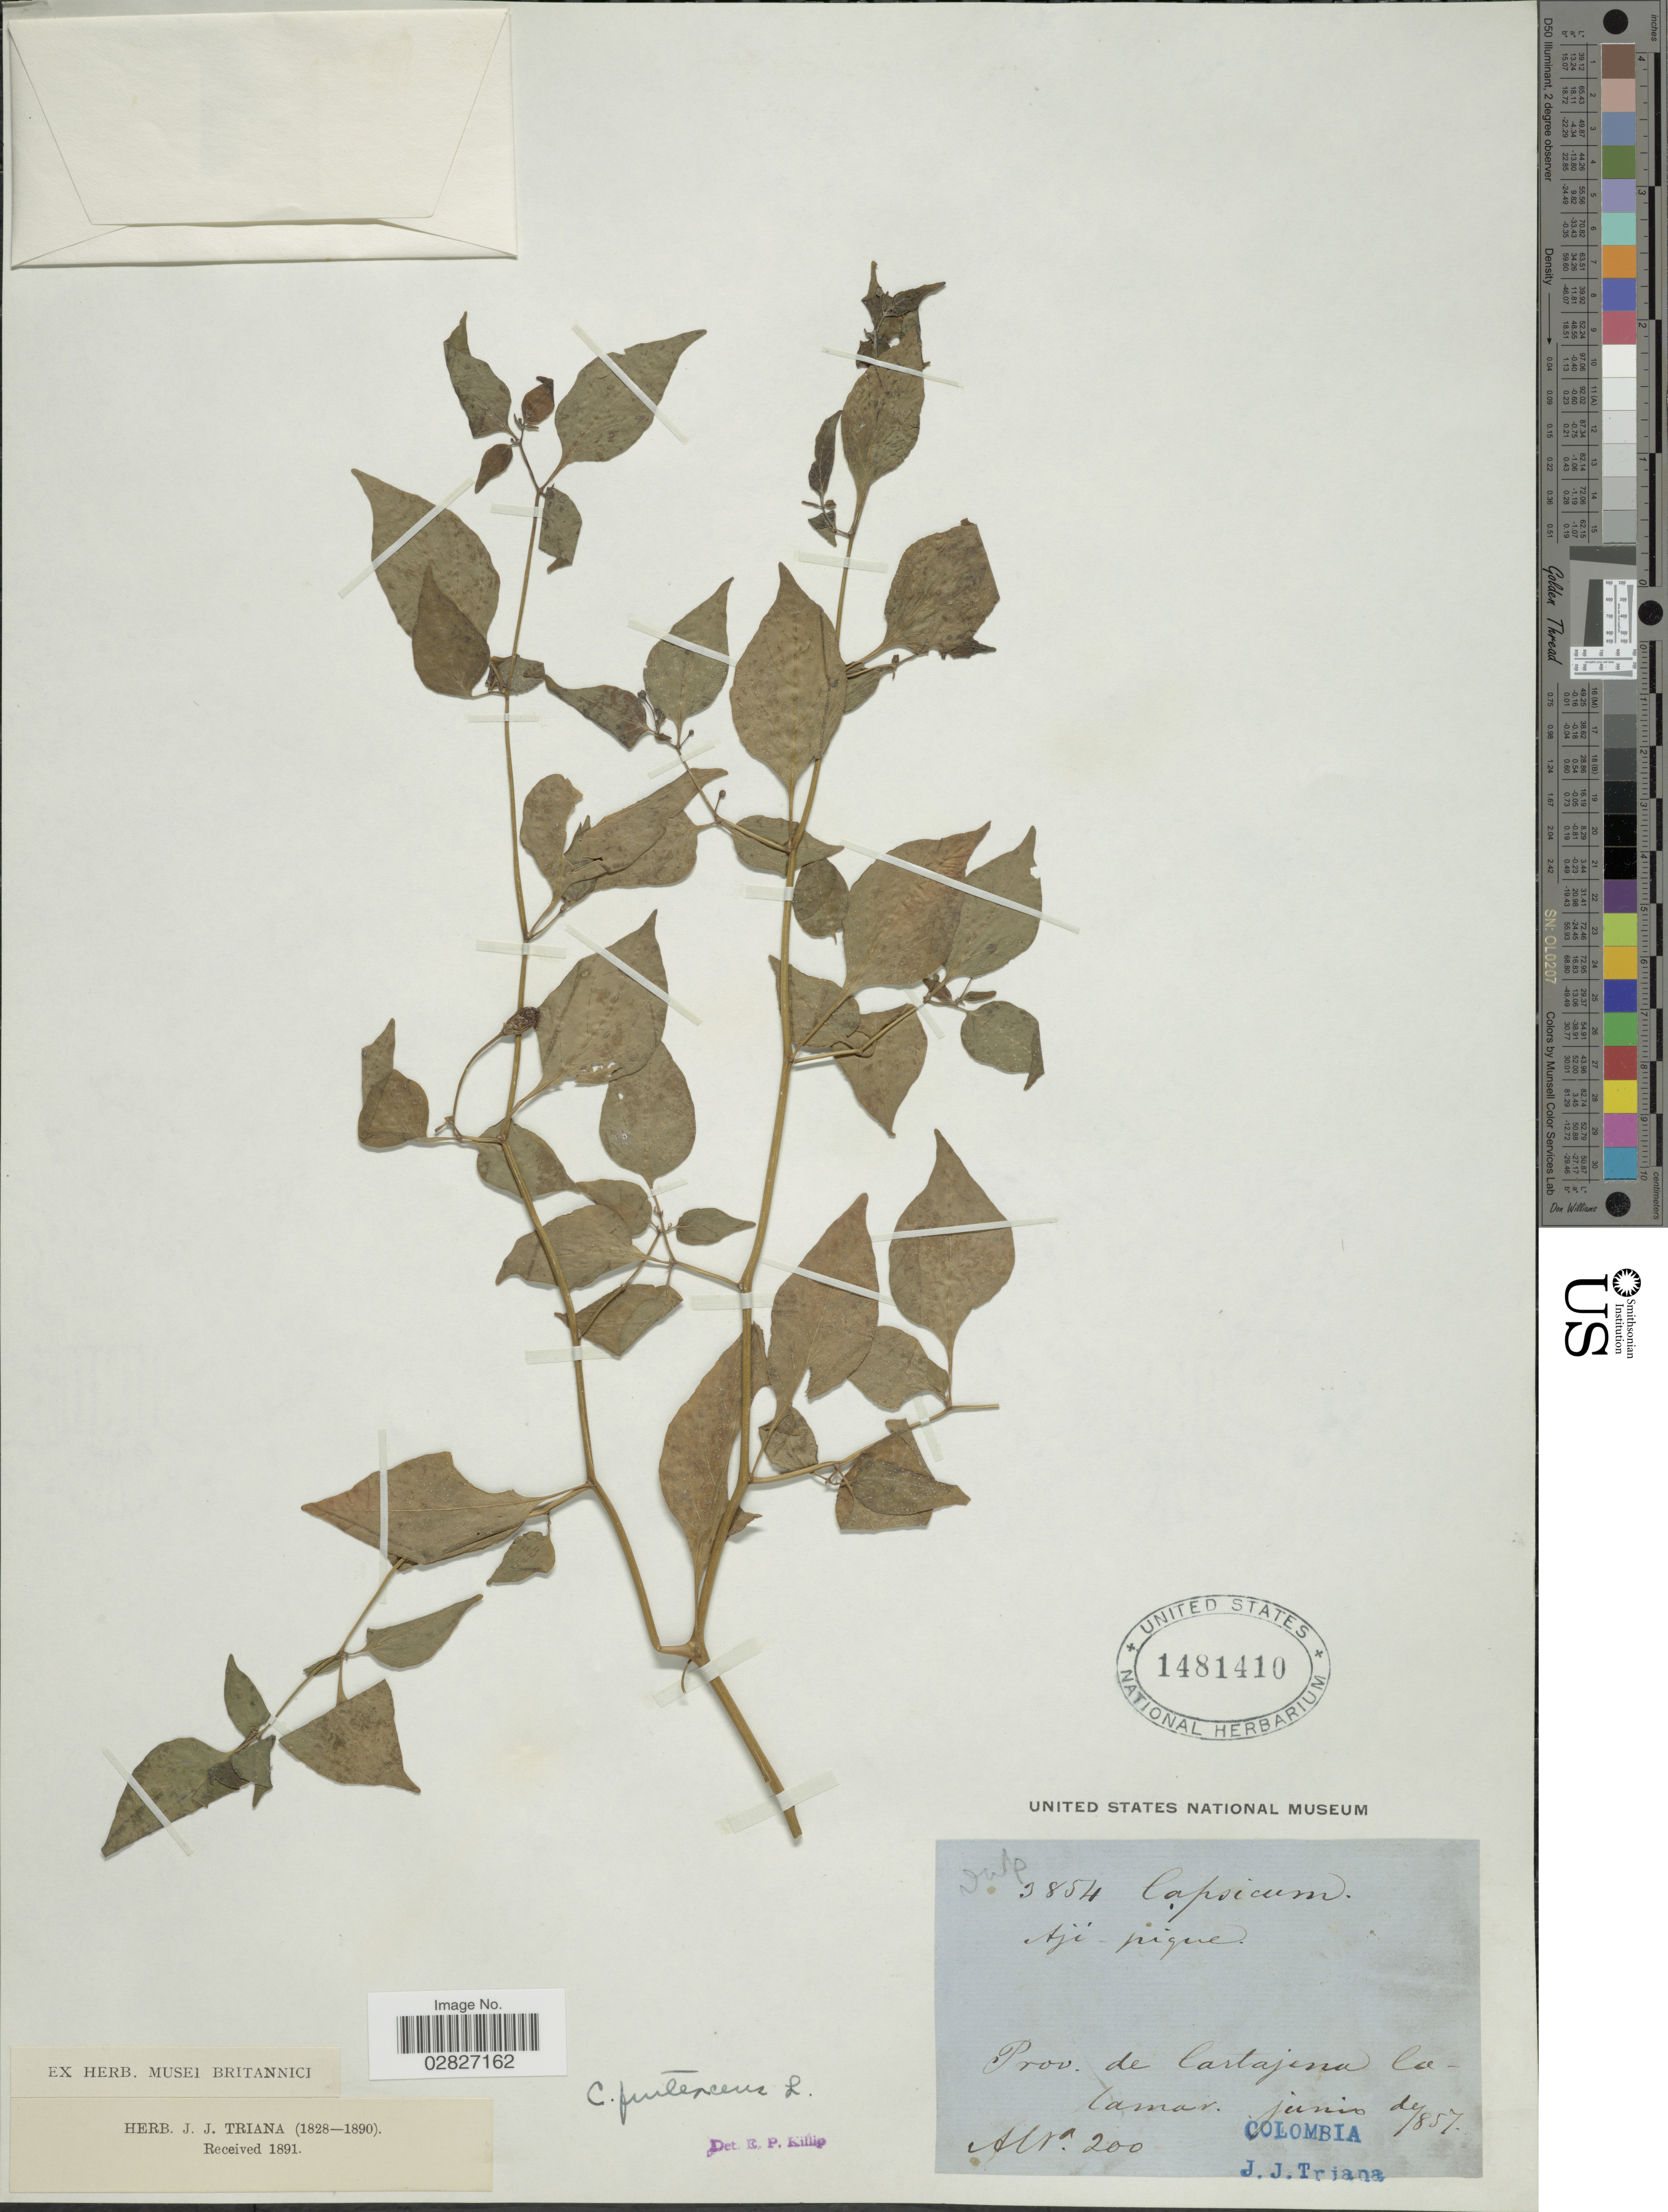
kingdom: Plantae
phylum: Tracheophyta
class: Magnoliopsida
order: Solanales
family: Solanaceae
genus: Capsicum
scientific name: Capsicum frutescens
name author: L.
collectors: J. J. Triana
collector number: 3854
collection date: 1857-06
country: Colombia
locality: Prov. de Cartajena Calamar.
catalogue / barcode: US 1481410